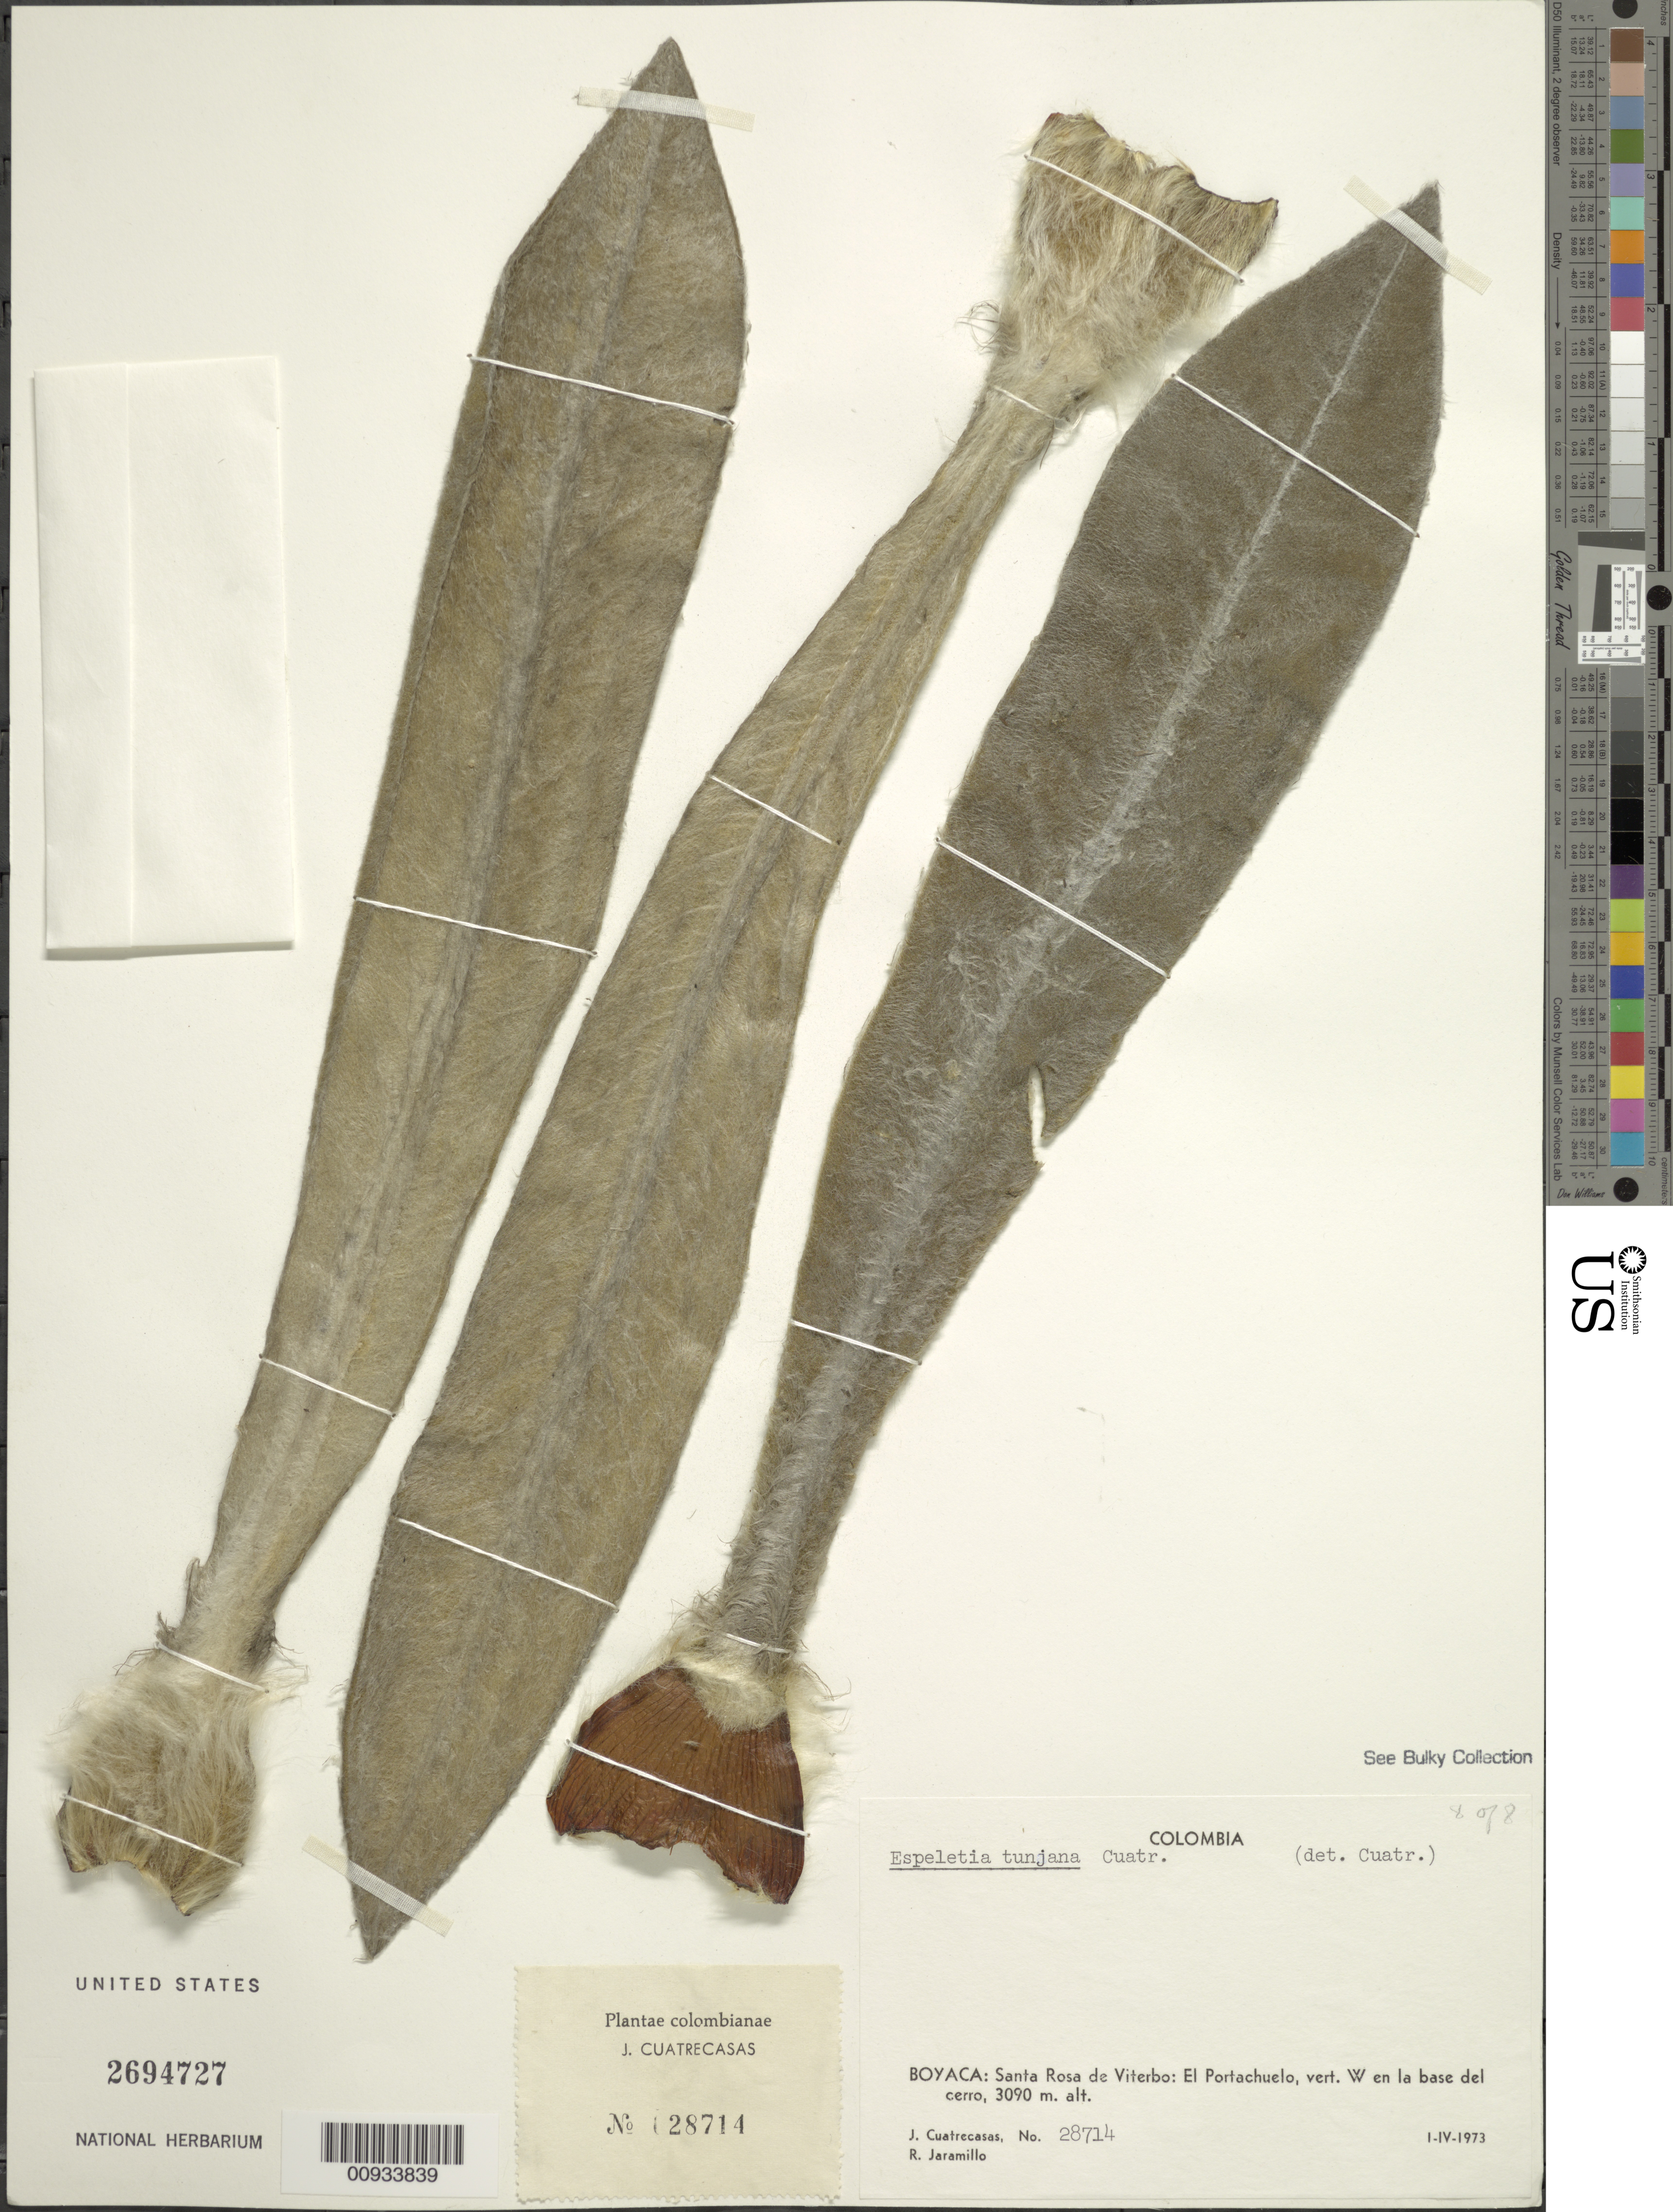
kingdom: Plantae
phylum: Tracheophyta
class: Magnoliopsida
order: Asterales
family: Asteraceae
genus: Espeletia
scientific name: Espeletia tunjana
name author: Cuatrec.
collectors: J. Cuatrecasas & R. Jaramillo M.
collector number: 28714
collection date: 1973-04-01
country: Colombia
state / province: Boyacá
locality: Santa Rosa de Viterbo, El Portachuelo, vert. W en la base del cerro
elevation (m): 3090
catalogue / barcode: US 2694727